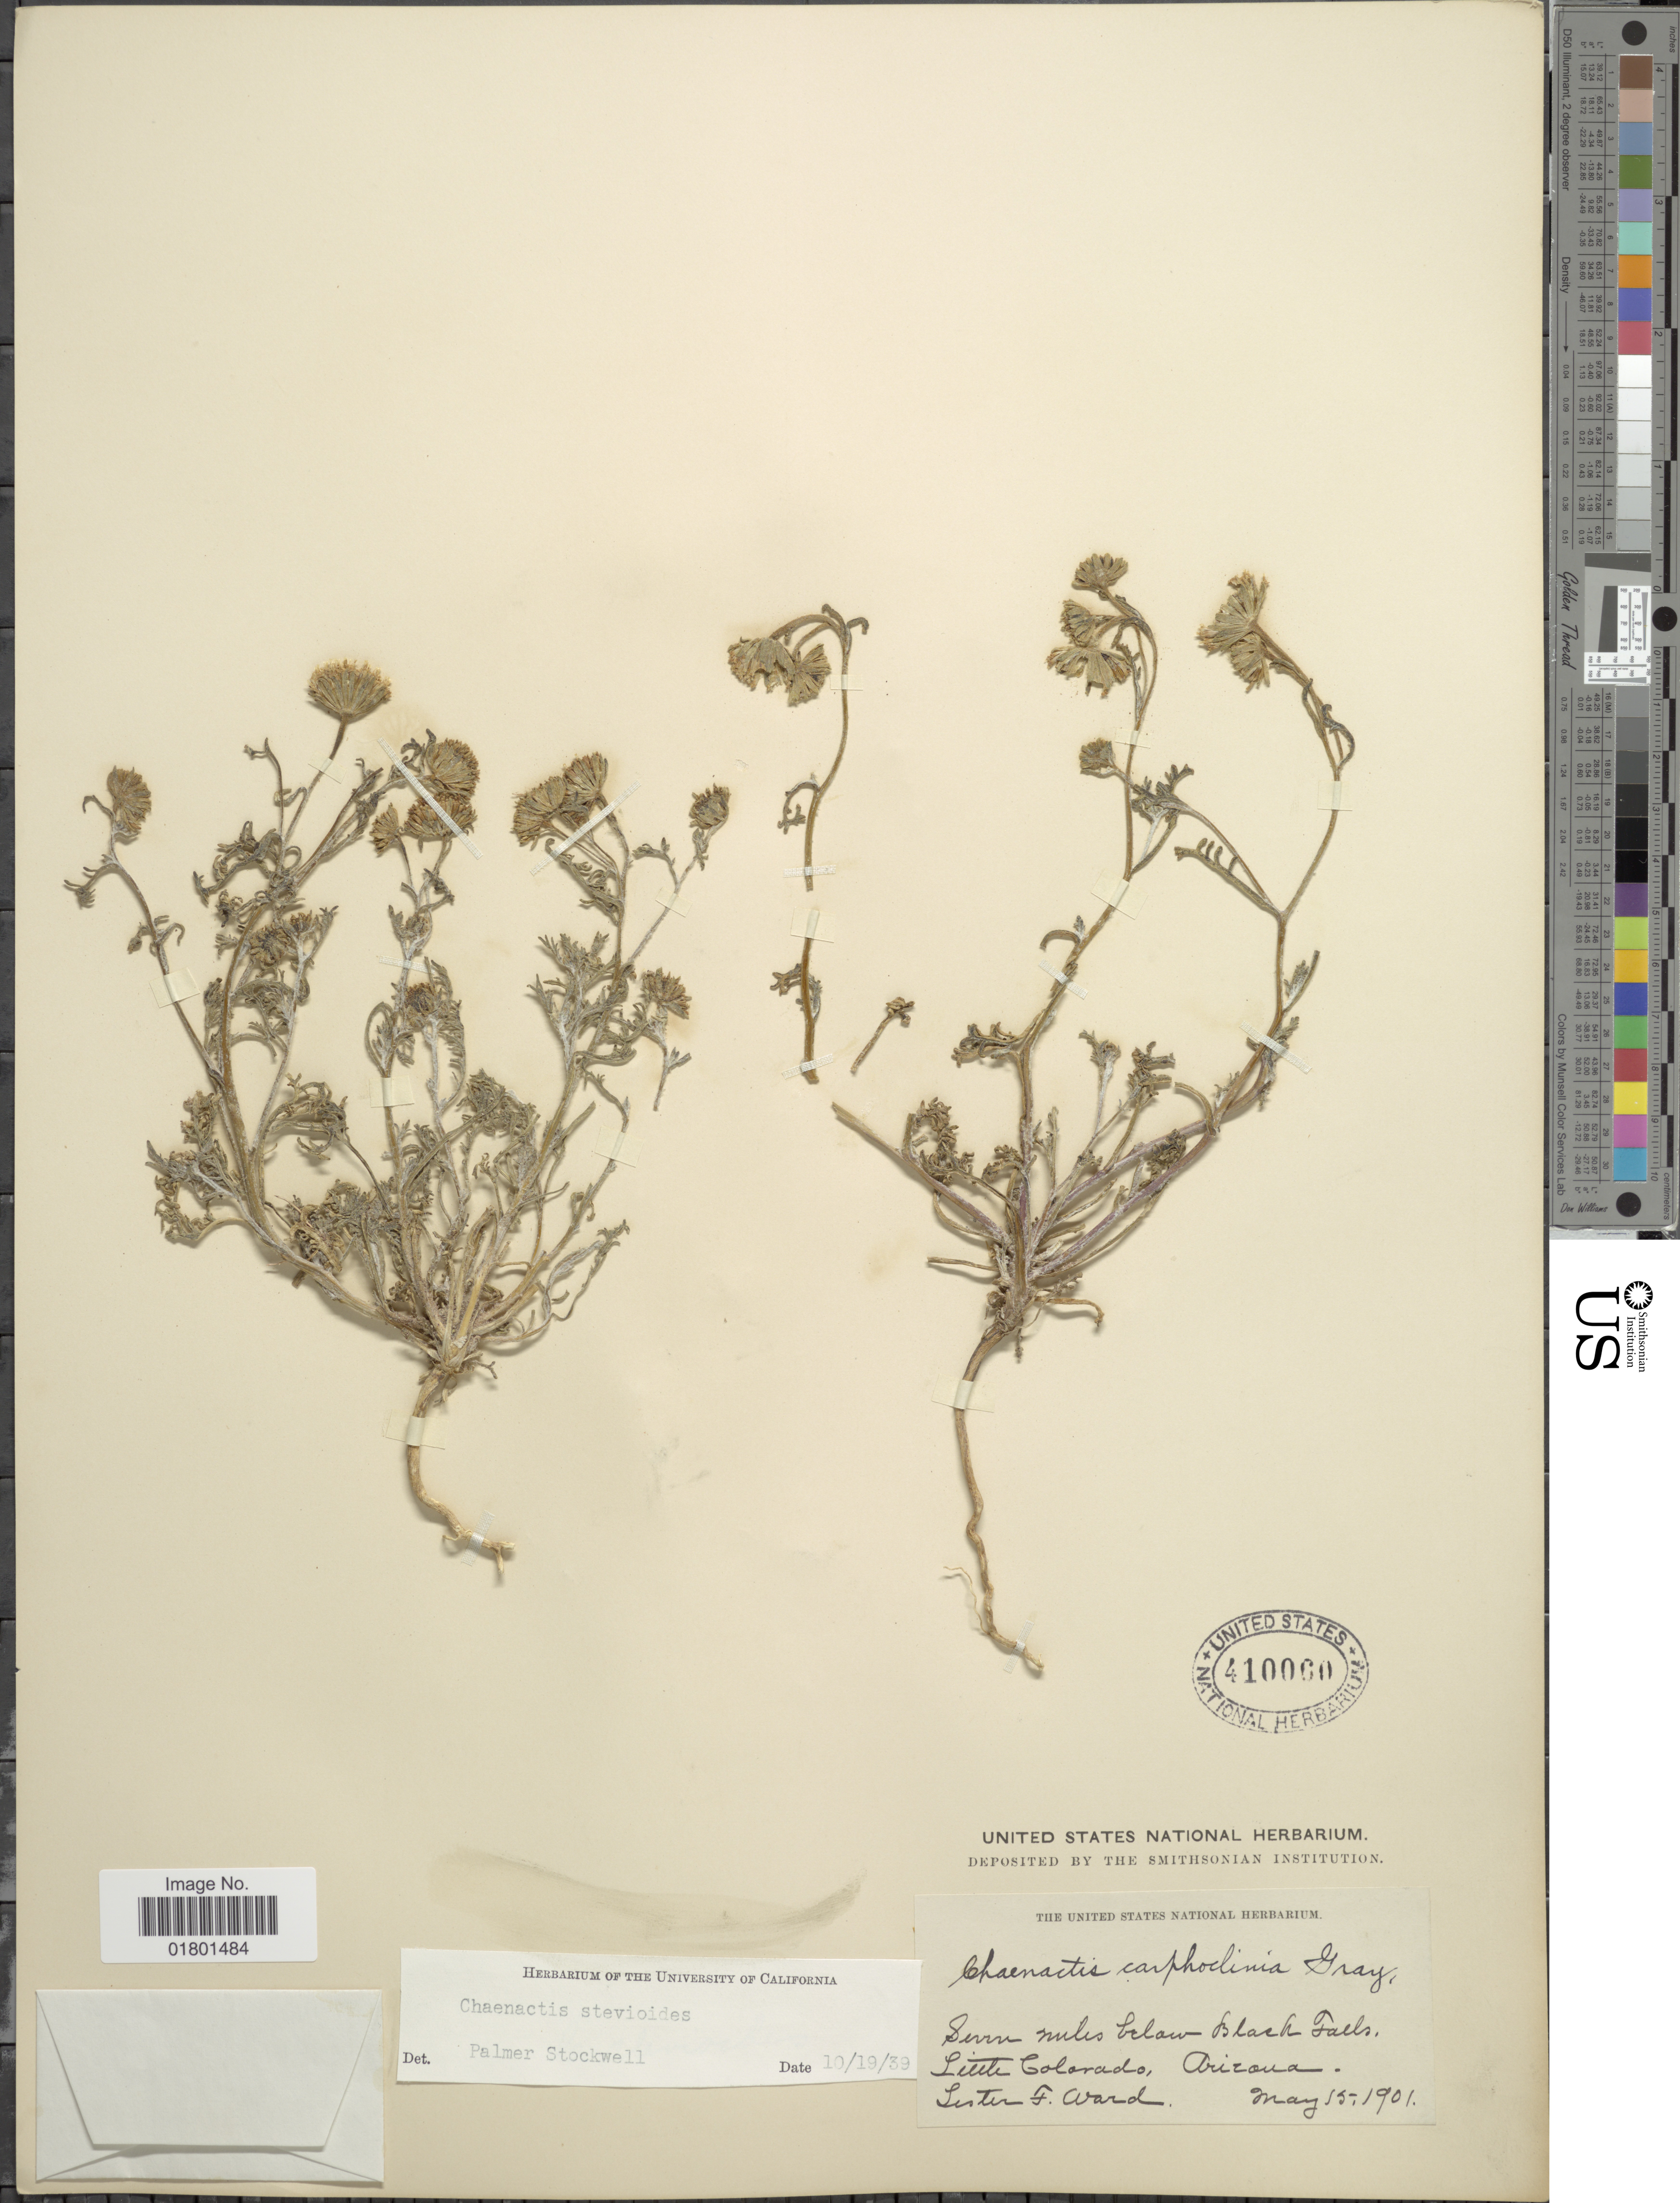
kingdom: Plantae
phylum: Tracheophyta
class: Magnoliopsida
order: Asterales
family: Asteraceae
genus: Chaenactis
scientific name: Chaenactis stevioides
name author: Hook. & Arn.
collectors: L. F. Ward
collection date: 1901-05-15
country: United States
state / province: Arizona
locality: Seven miles below Black Falls, Little Colorado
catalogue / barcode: US 410060